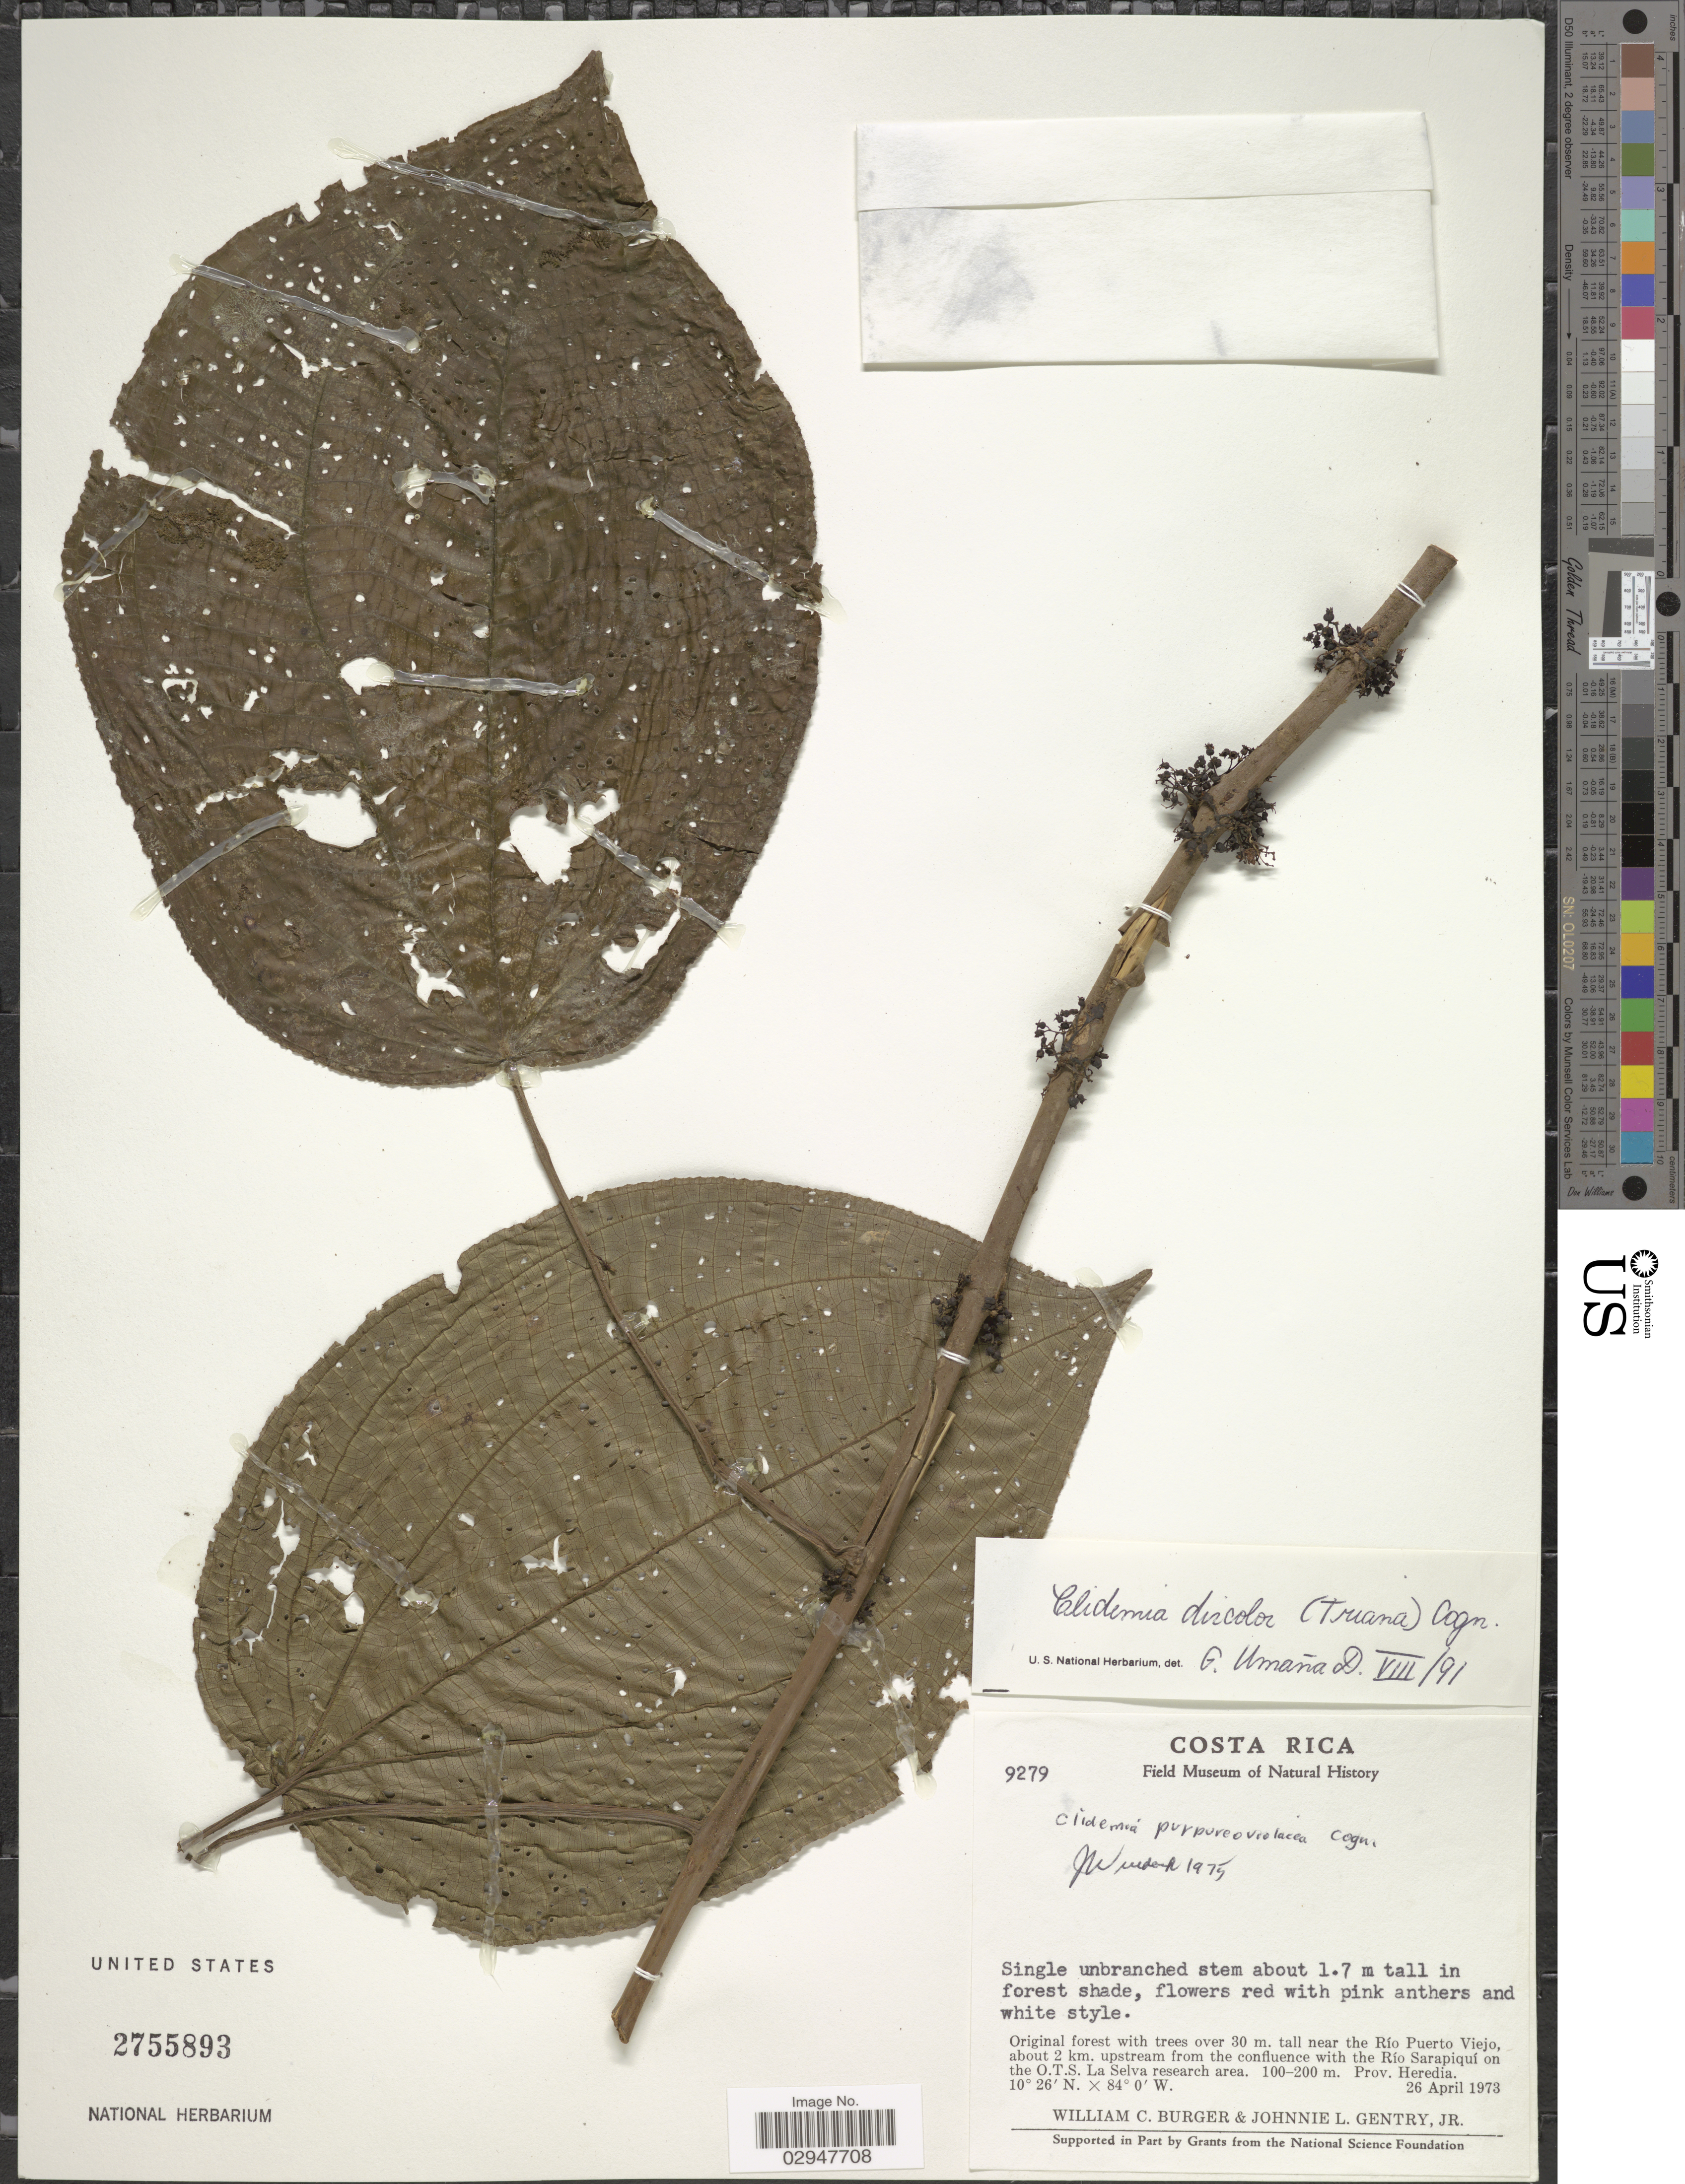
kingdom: Plantae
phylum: Tracheophyta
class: Magnoliopsida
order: Myrtales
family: Melastomataceae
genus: Clidemia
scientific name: Clidemia discolor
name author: (Triana) Cogn.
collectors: W. Burger & J. L. Gentry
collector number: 9279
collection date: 1973-04-26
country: Costa Rica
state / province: Heredia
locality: Near the Río Puerto Viejo, about 2 km. upstream from the confluence with the Río Sarapiquí on the O.T.S. La Selva research area.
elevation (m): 100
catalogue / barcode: US 2755893